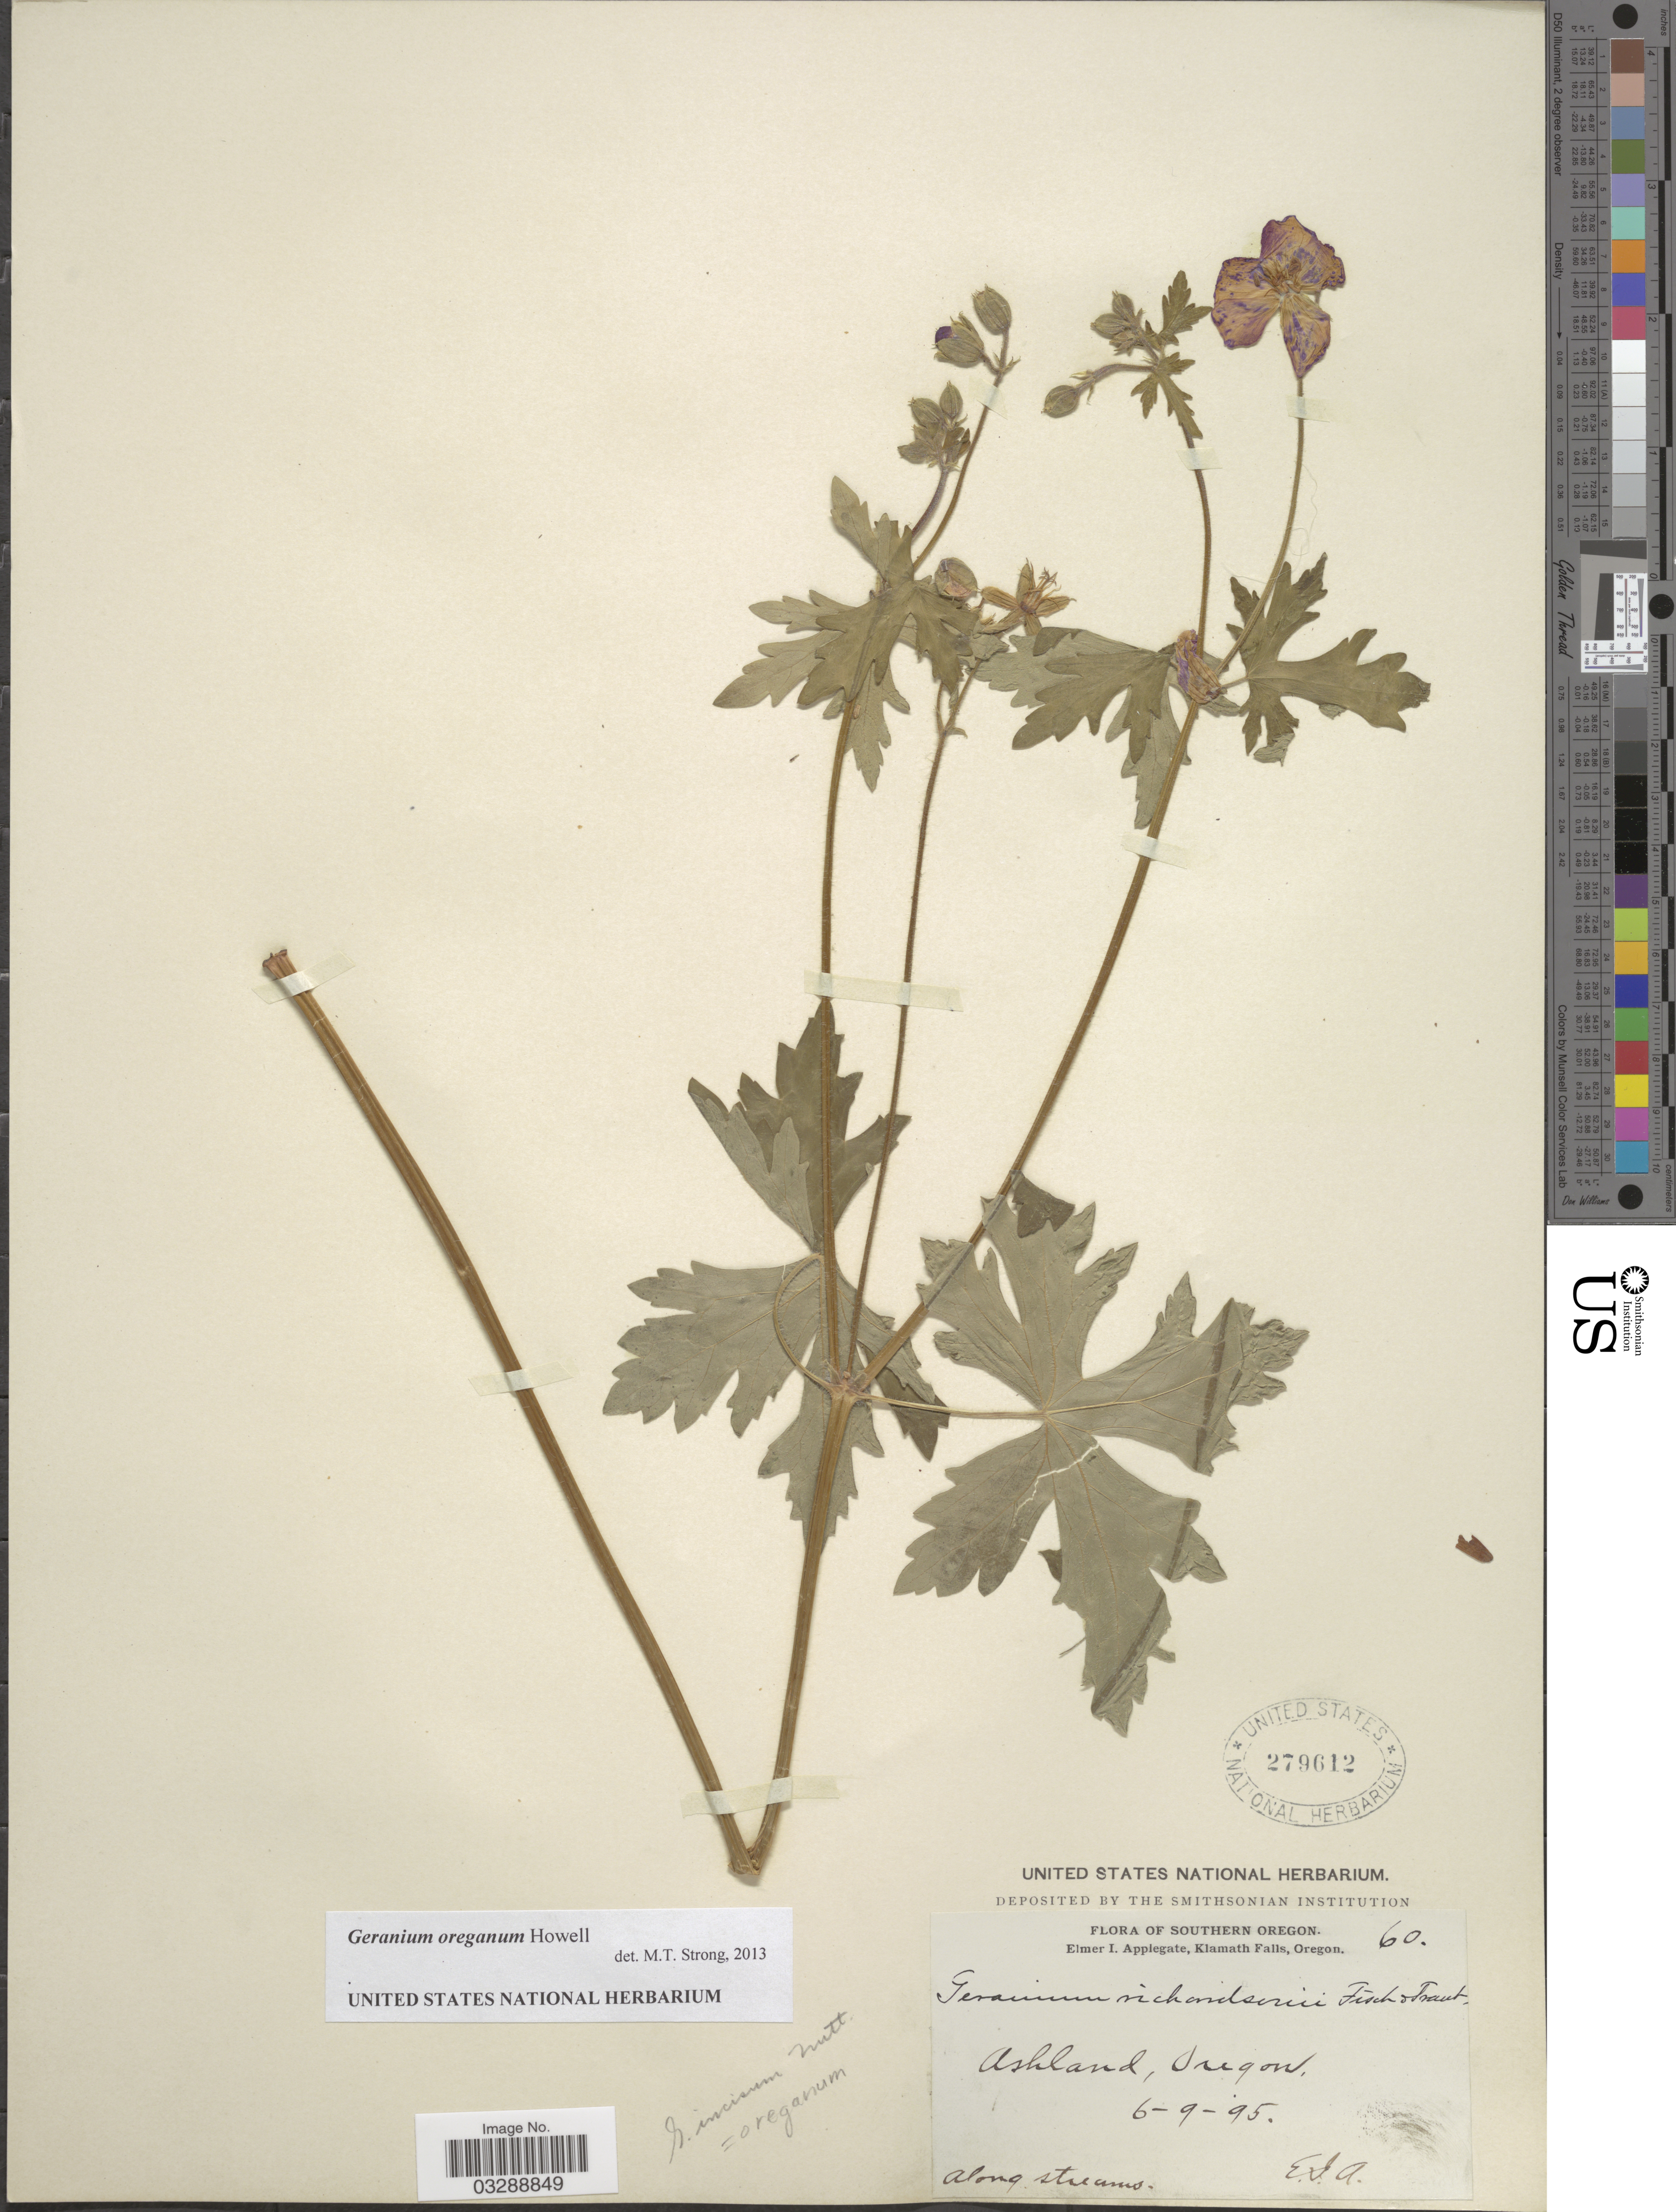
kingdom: Plantae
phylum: Tracheophyta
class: Magnoliopsida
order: Geraniales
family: Geraniaceae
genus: Geranium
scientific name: Geranium oreganum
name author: Howell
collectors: E. I. Applegate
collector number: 60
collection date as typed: Transcribed d/m/y: 9/6/95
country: United States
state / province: Oregon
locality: Southern Oregon. Ashland.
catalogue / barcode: US 279612